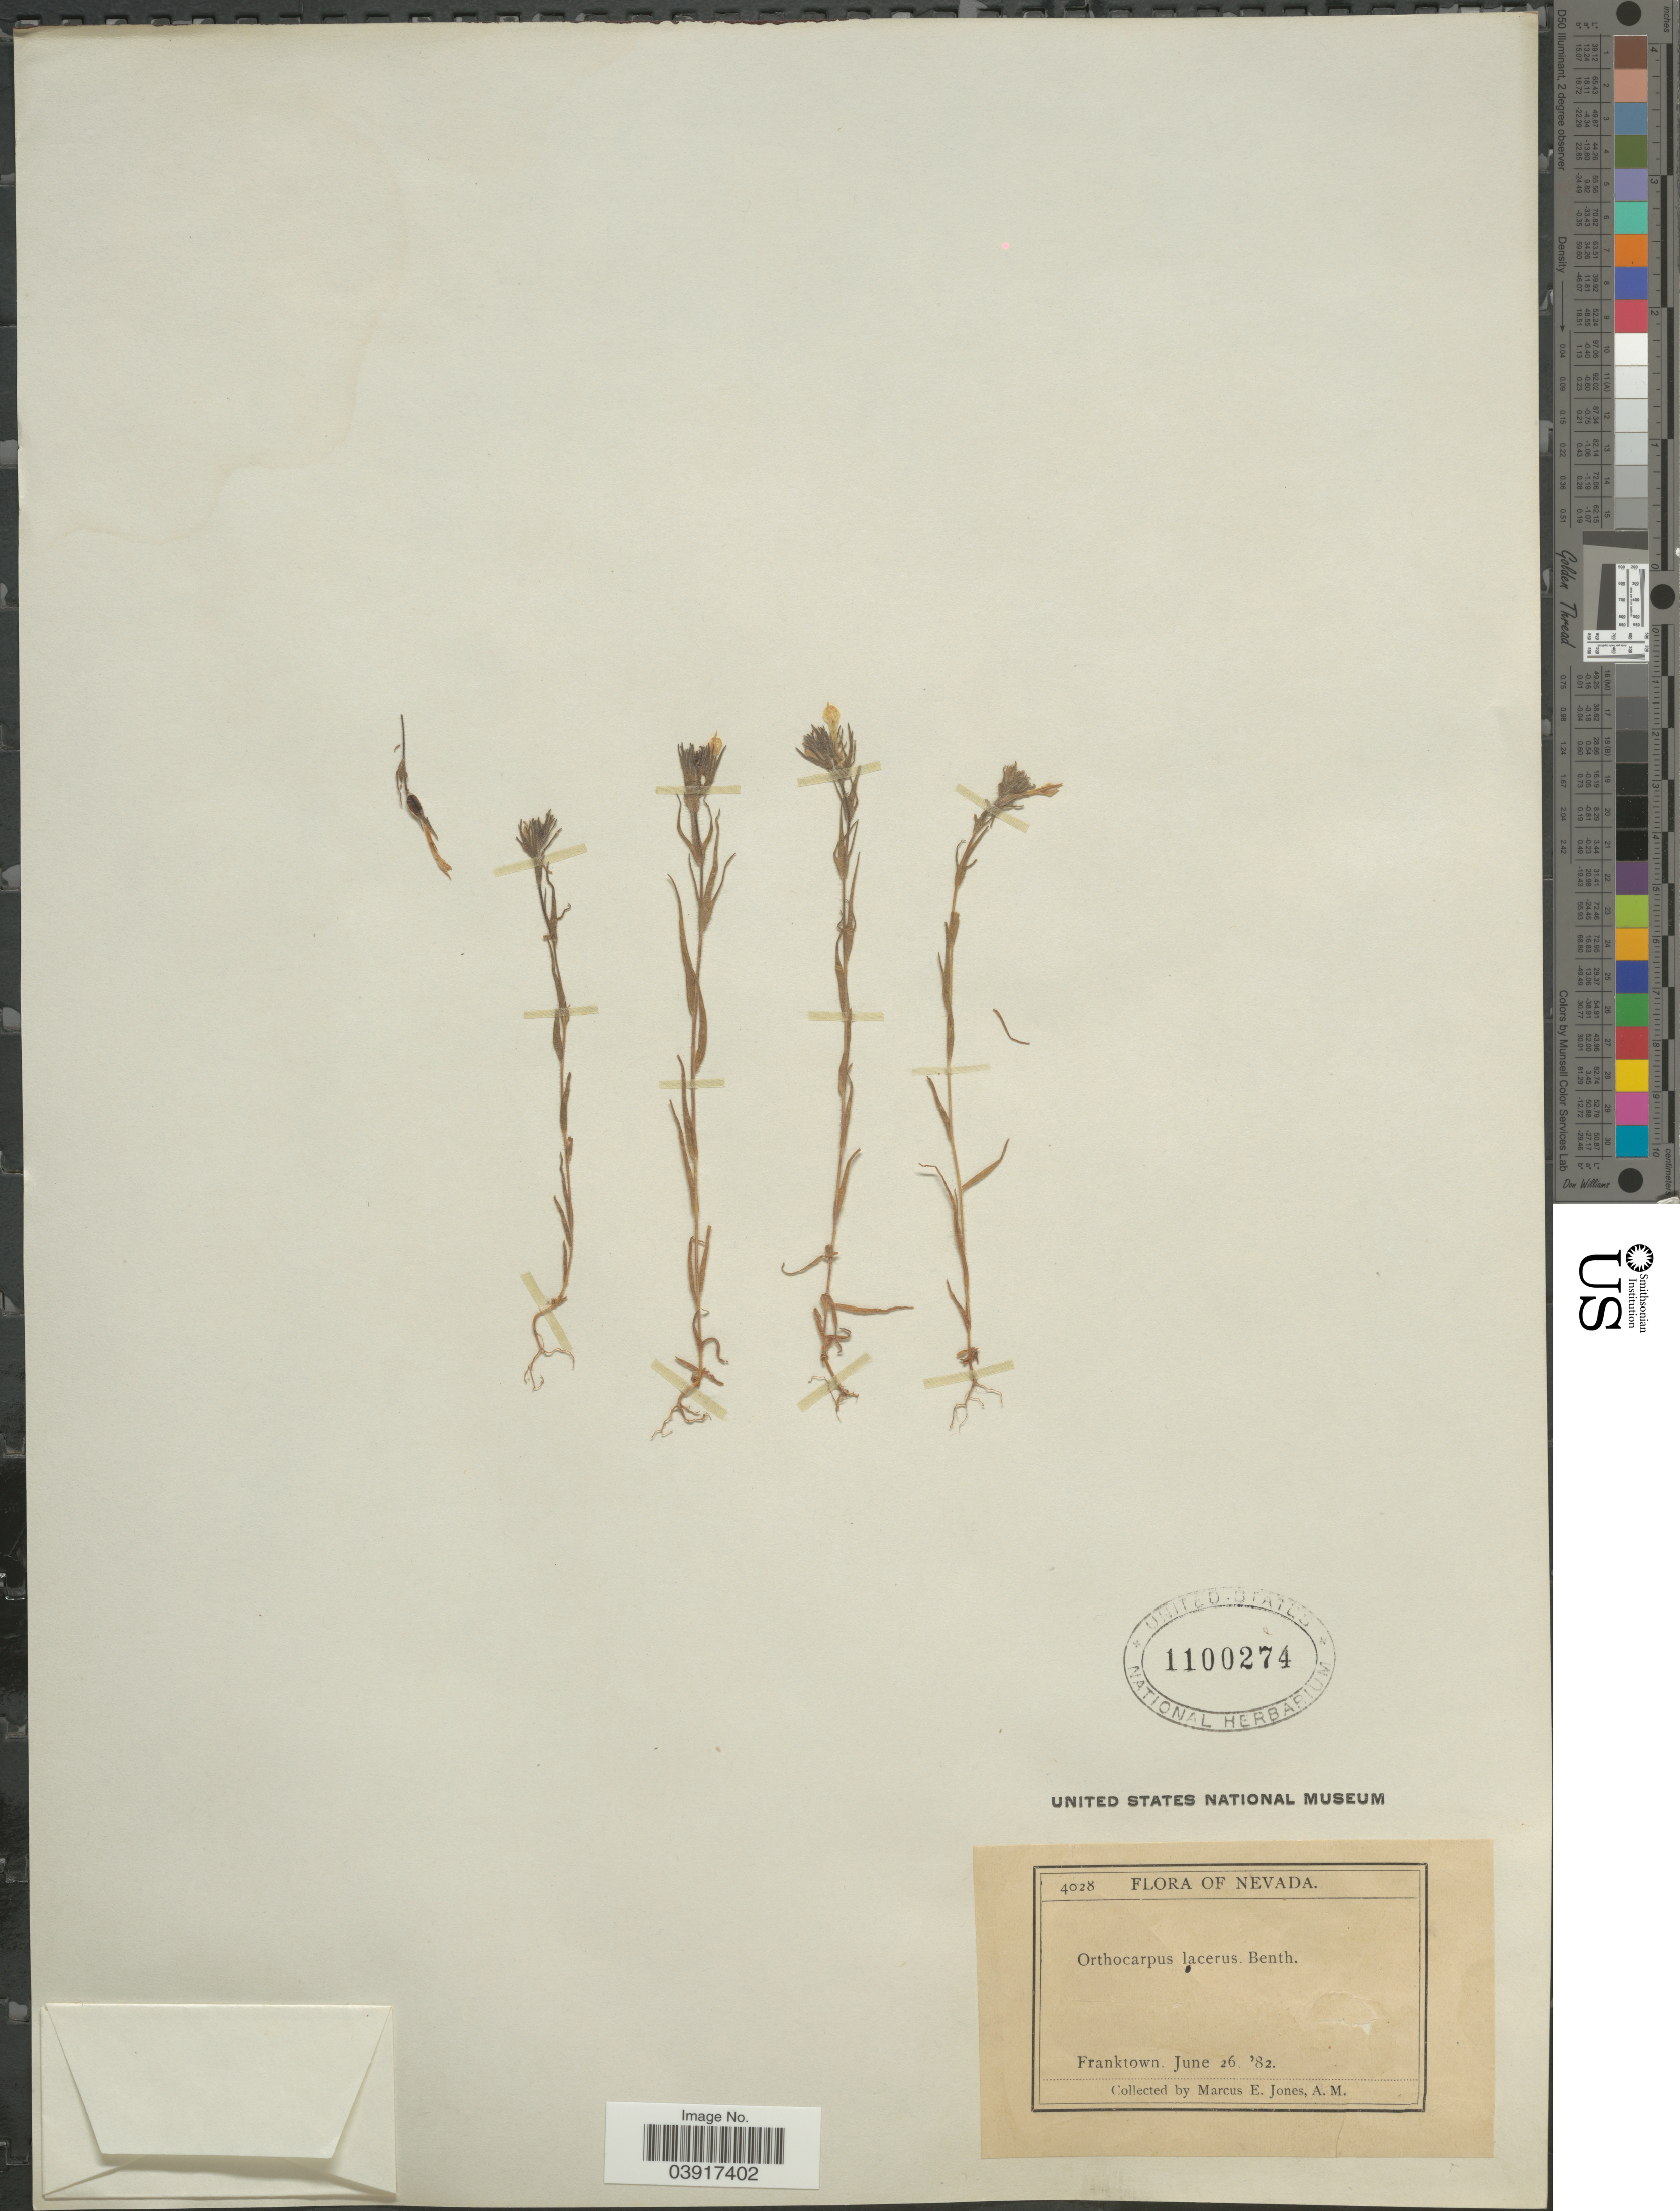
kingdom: Plantae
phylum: Tracheophyta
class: Magnoliopsida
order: Lamiales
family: Orobanchaceae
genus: Orthocarpus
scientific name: Orthocarpus hispidus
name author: Benth.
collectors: M. E. Jones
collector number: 4028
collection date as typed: Transcribed d/m/y: 26/6/82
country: United States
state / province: Nevada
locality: Franktown.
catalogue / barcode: US 1100274